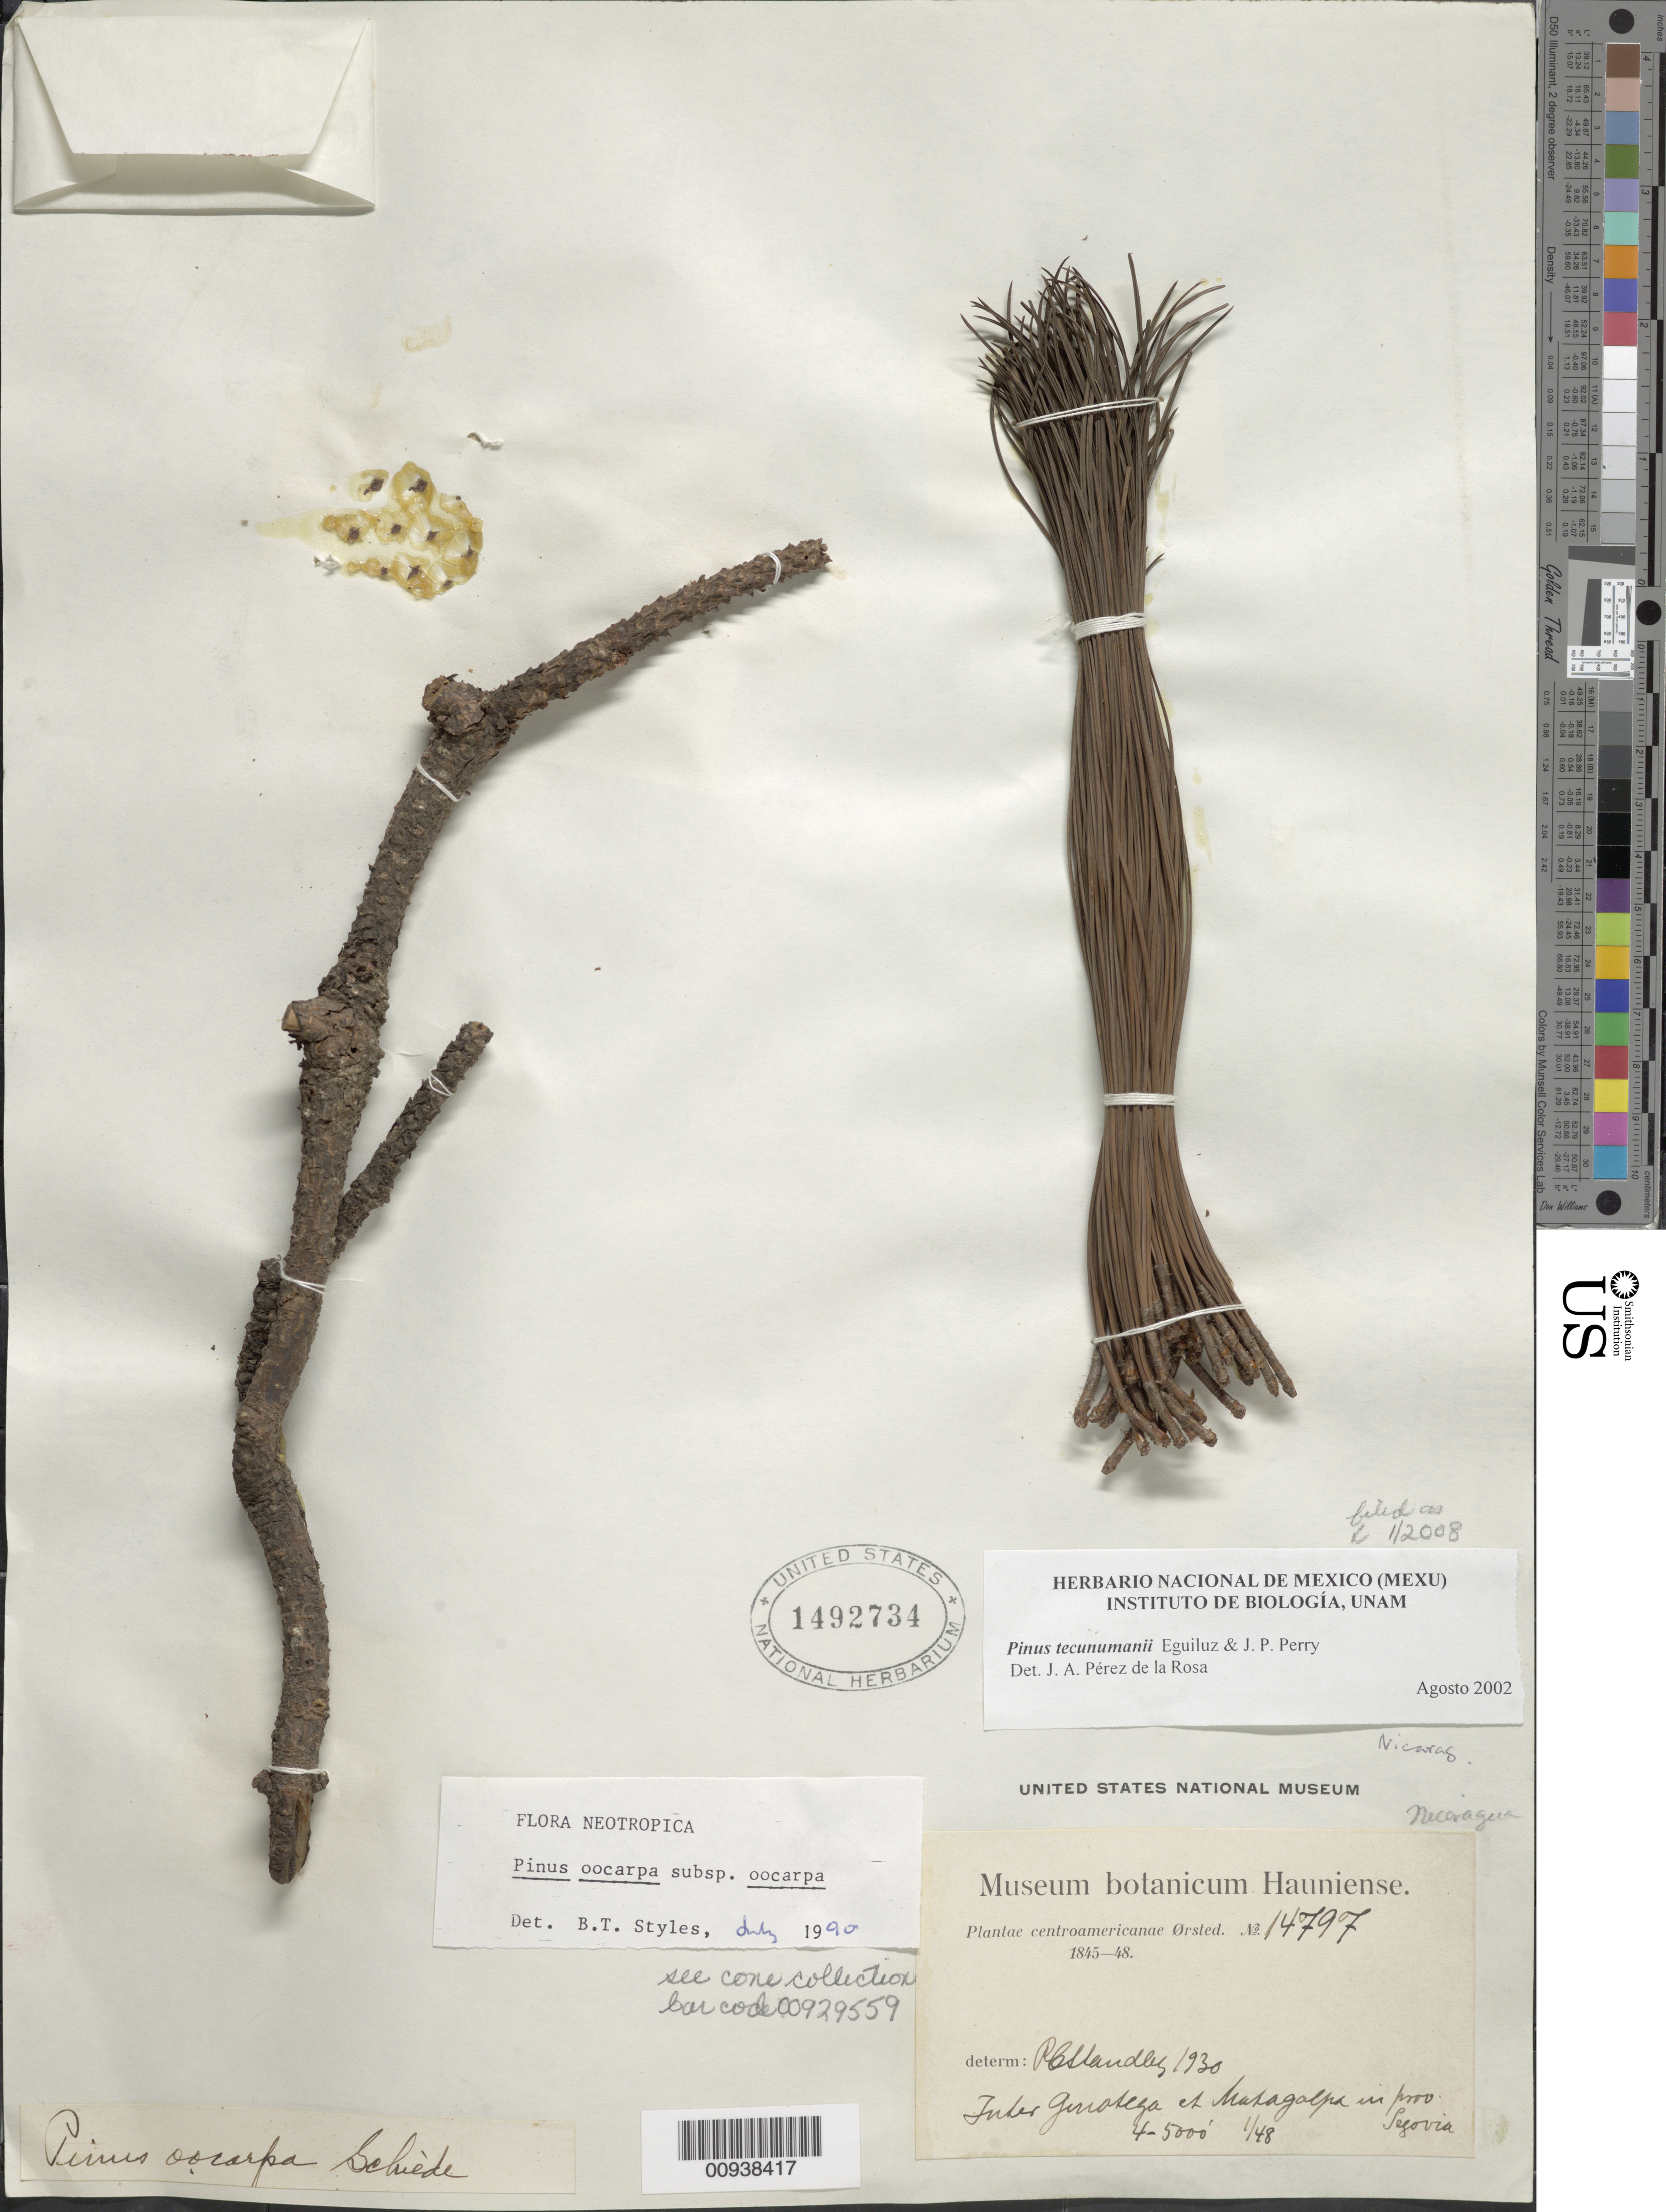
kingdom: Plantae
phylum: Tracheophyta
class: Pinopsida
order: Pinales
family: Pinaceae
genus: Pinus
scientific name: Pinus tecunumanii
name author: F. Schwerdtf. ex Eguiluz & J.P. Perry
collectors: A. S. Oersted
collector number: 14797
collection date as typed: Jan 1848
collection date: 1848-01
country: Nicaragua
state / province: Nueva Segovia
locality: Inter Ginotega [sic Jinotega] et Matagalpa in prov. Segovia.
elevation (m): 1219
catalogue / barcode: US 1492734